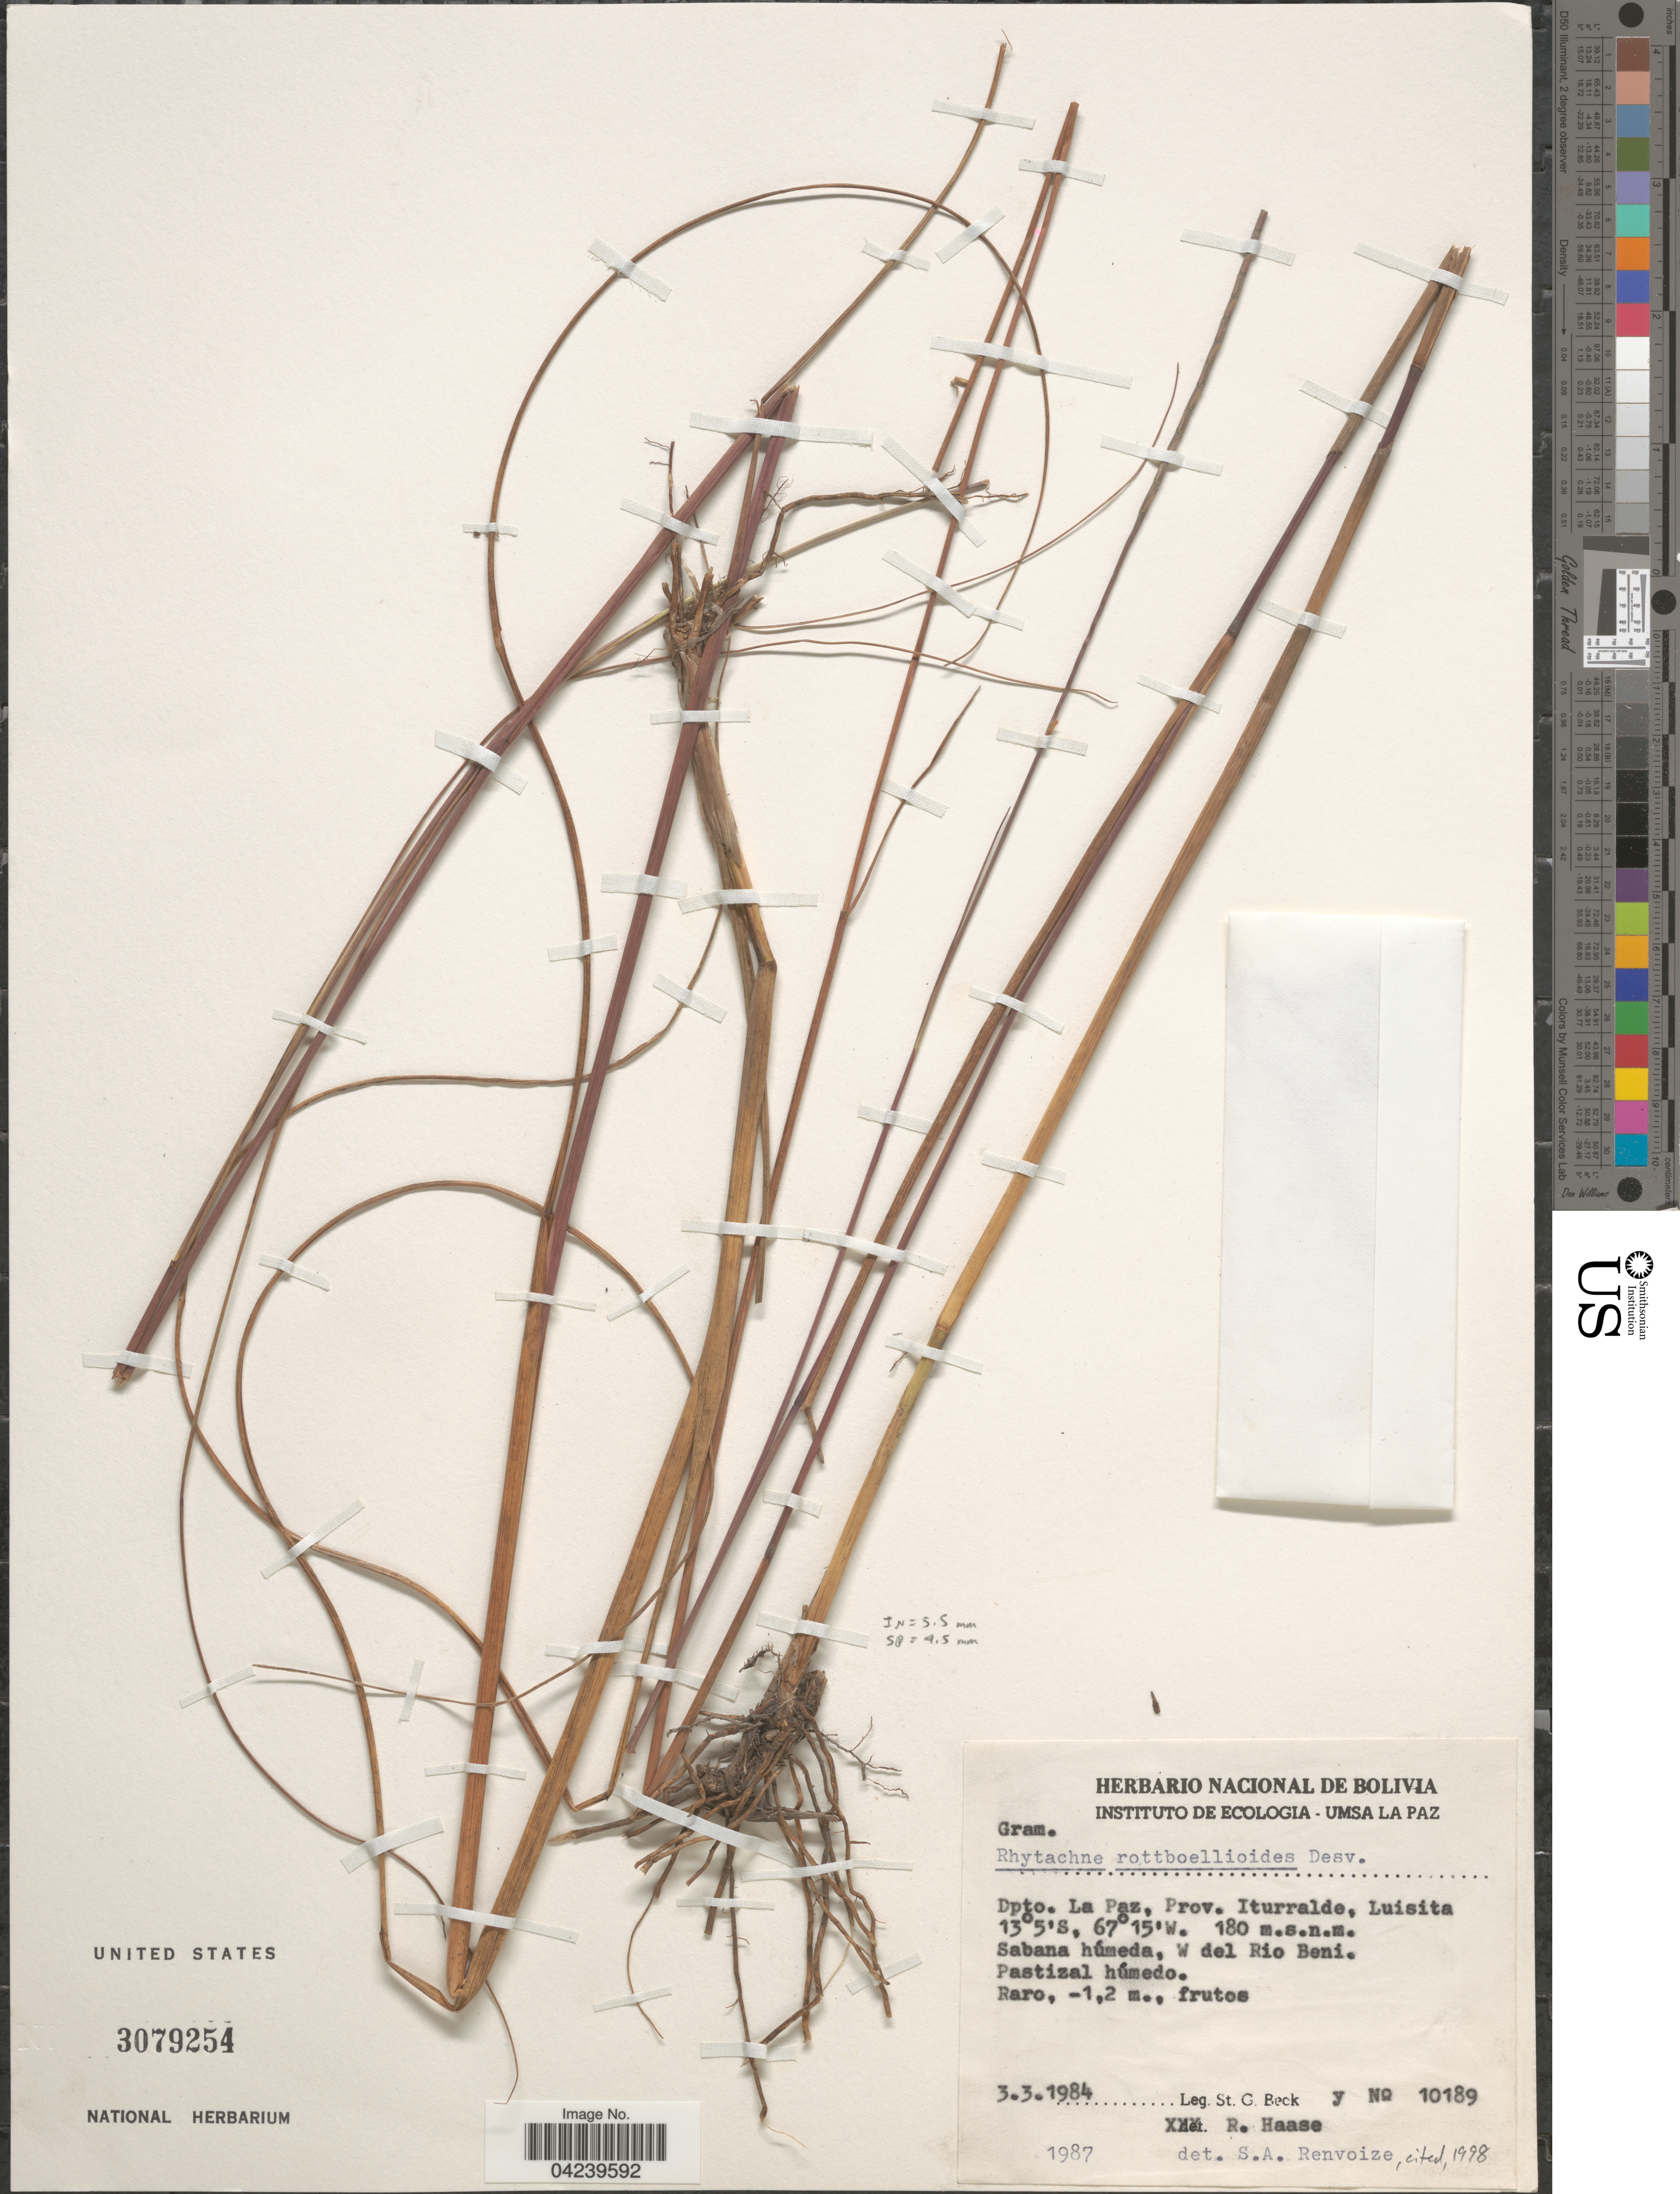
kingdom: Plantae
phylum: Tracheophyta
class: Liliopsida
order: Poales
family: Poaceae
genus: Rhytachne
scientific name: Rhytachne rottboellioides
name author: Desv.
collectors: S. G. Beck & R. Haase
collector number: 10189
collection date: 1984-03-03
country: Bolivia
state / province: La Paz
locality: Dpto. La Paz, Prov. Iturralde, Luisita. Sabana húmeda, W del Rio Beni.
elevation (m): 180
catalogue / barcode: US 3079254